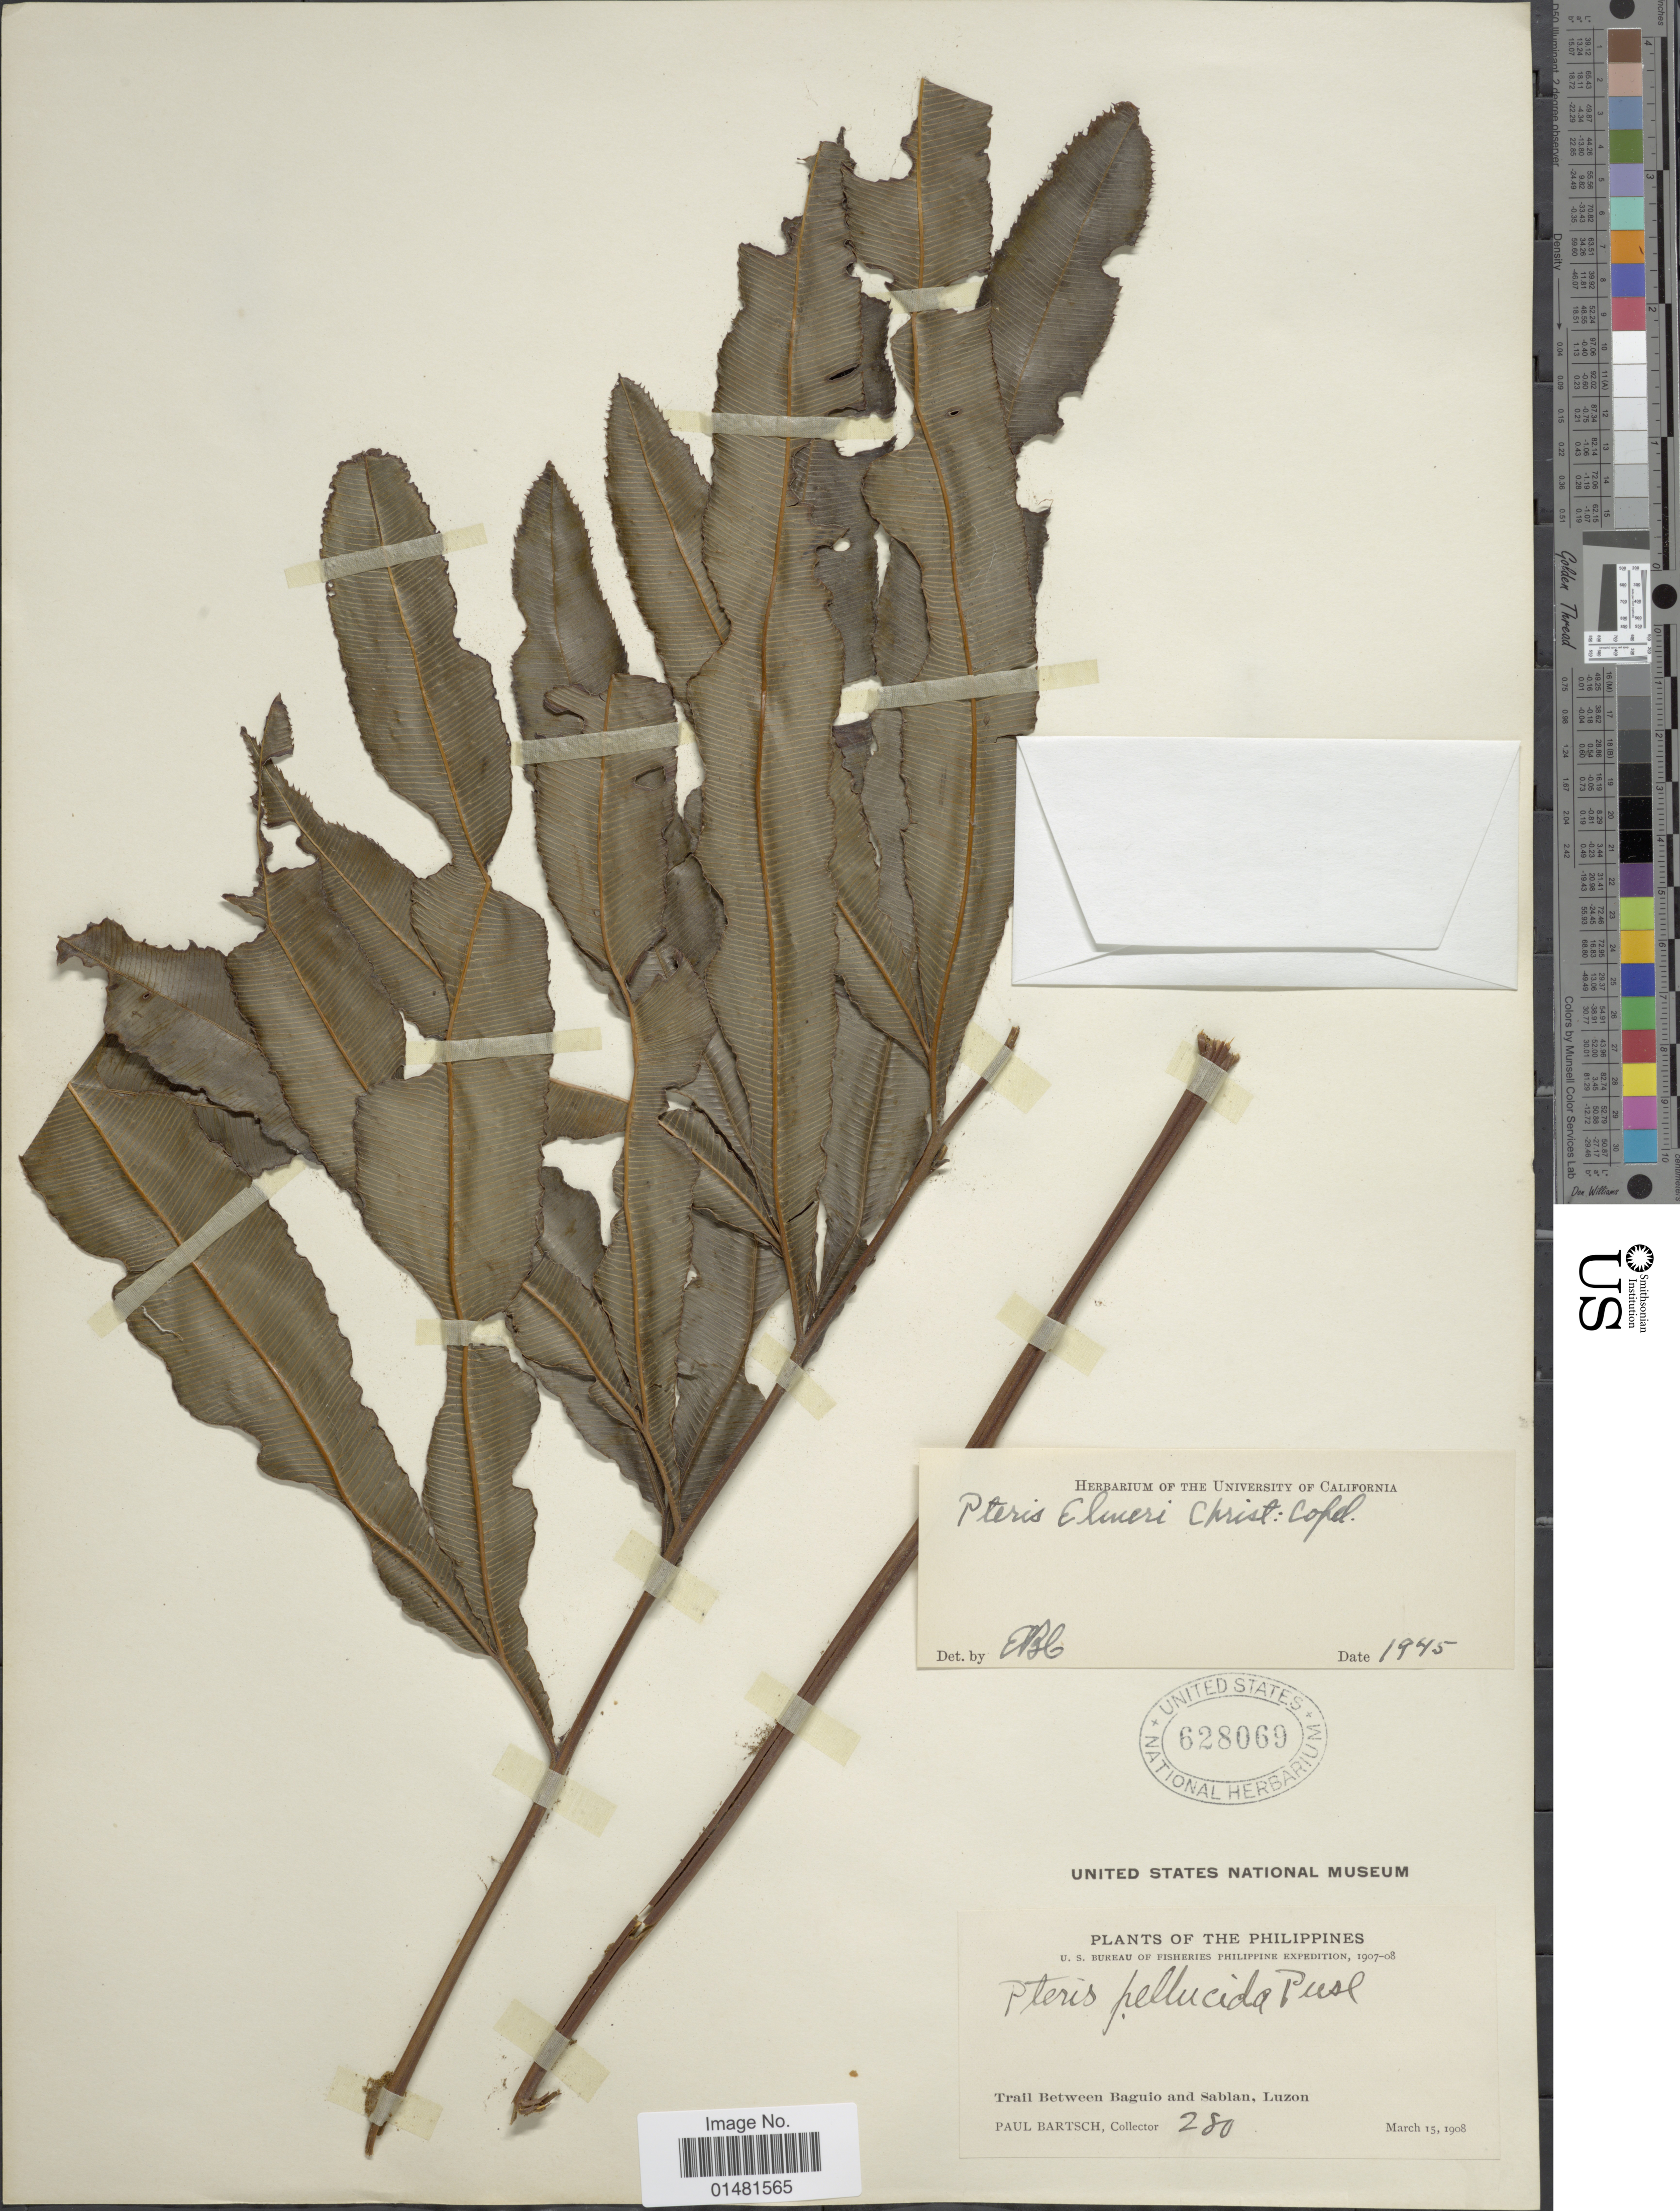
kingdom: Plantae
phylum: Tracheophyta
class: Polypodiopsida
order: Polypodiales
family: Pteridaceae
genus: Pteris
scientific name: Pteris elmeri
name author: Christ ex Copel.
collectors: P. Bartsch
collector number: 280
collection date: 1908-03-15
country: Philippines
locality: Trail between Baguio and Sablan, Luzon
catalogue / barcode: US 628069